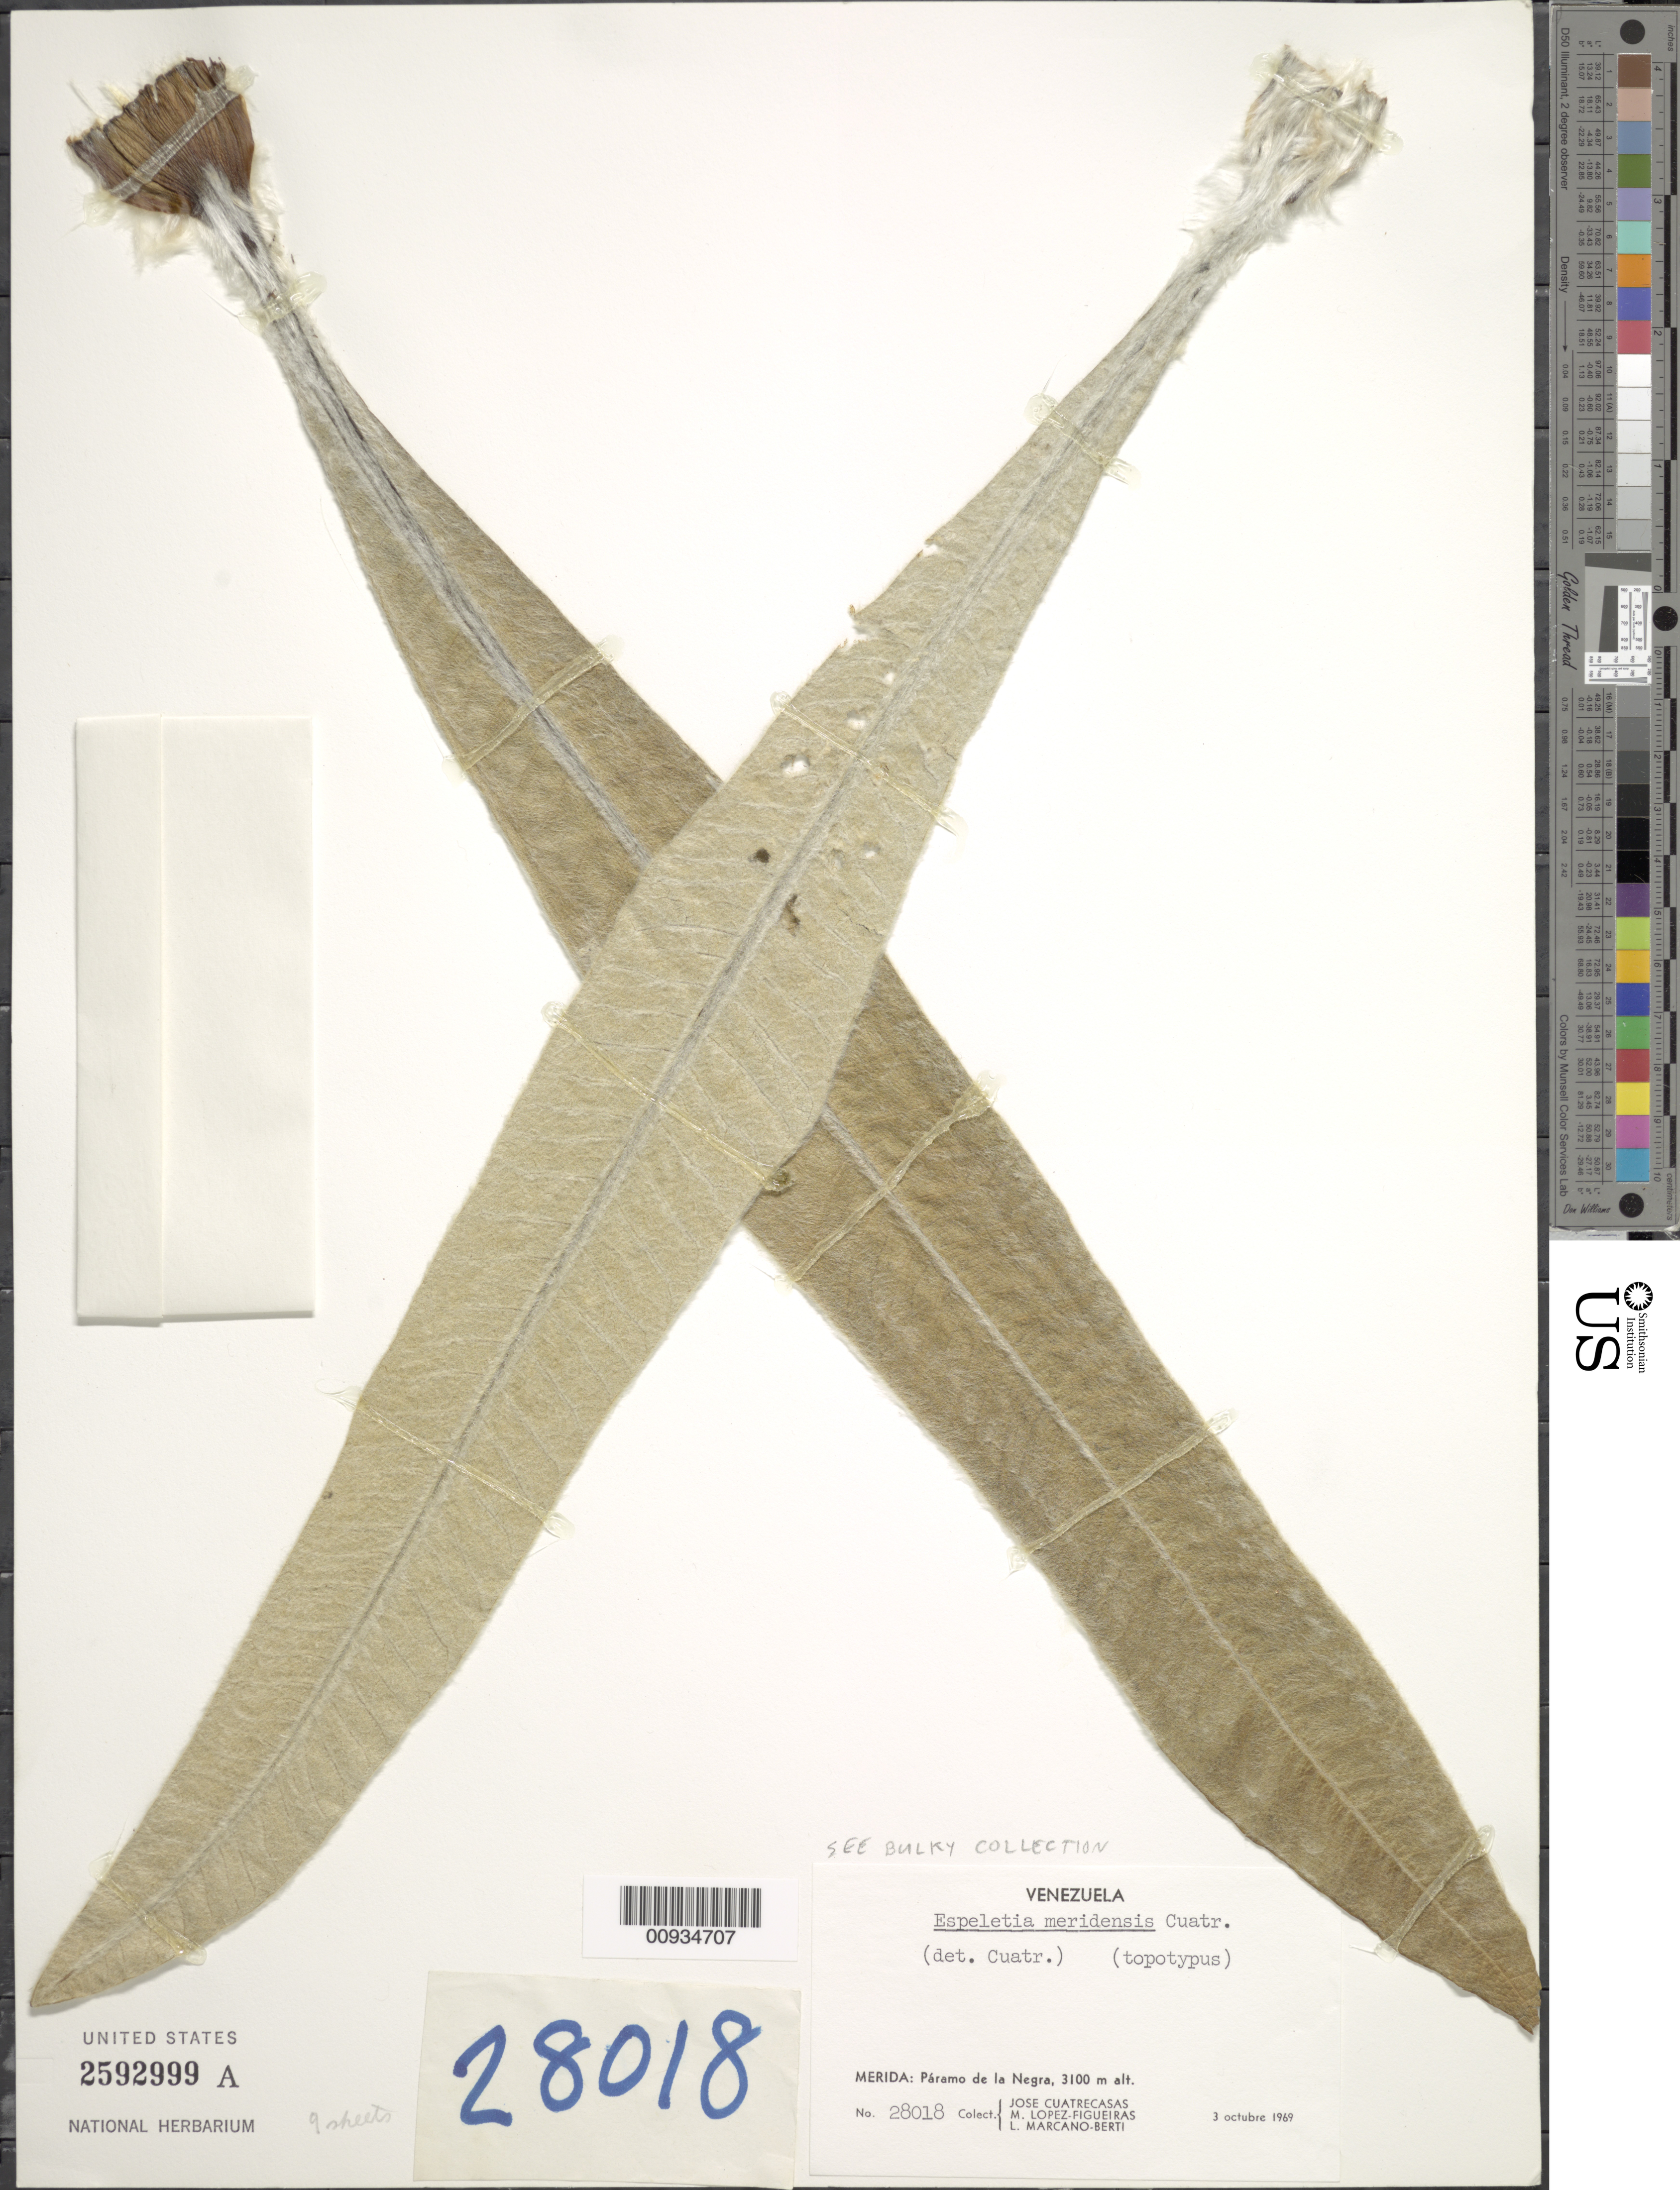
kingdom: Plantae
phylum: Tracheophyta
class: Magnoliopsida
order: Asterales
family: Asteraceae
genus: Espeletiopsis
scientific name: Espeletiopsis meridensis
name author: (Cuatrec.) Cuatrec.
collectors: J. Cuatrecasas, M. López Figueiras & L. Marcano-Berti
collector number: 28018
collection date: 1969-10-03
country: Venezuela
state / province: Mérida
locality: Merida: Paramop de la Negra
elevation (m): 3100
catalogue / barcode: US 2592999A